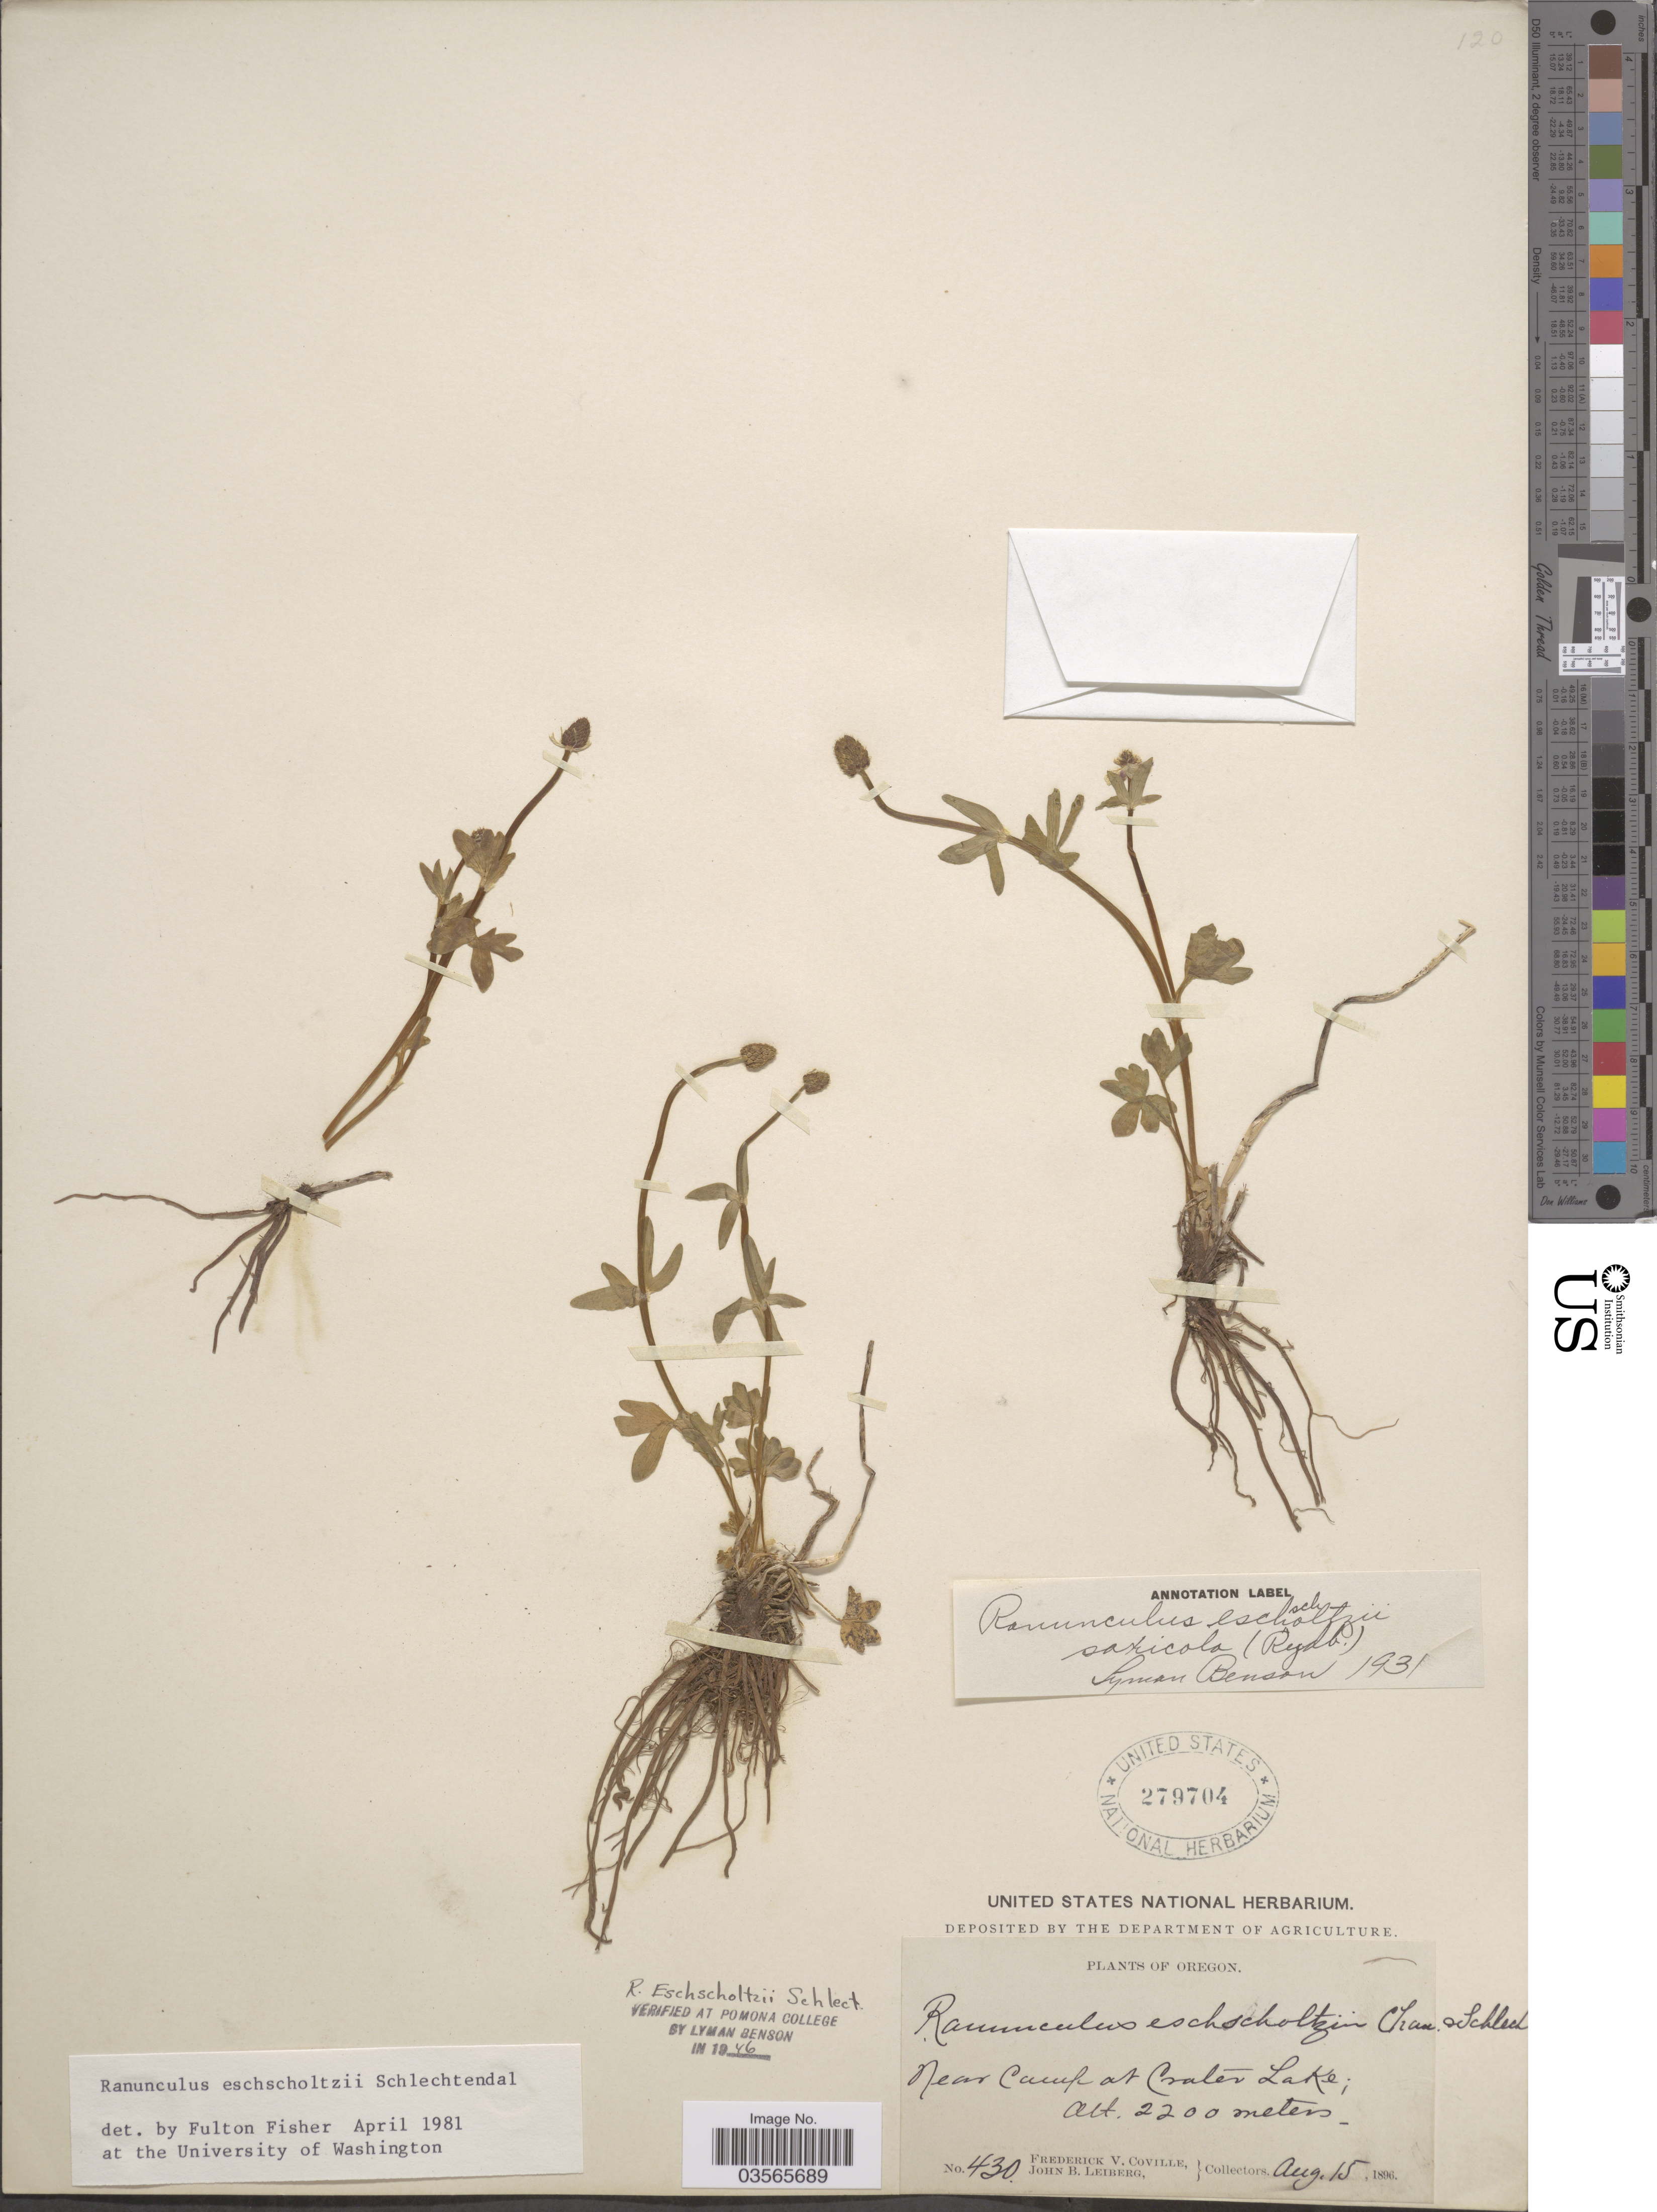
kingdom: Plantae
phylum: Tracheophyta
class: Magnoliopsida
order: Ranunculales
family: Ranunculaceae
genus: Ranunculus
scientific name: Ranunculus eschscholtzii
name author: Schltdl.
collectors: F. V. Coville & J. B. Leiberg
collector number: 430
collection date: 1896-08-15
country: United States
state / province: Oregon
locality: Near Camp at Crater Lake.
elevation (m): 2200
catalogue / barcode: US 279704